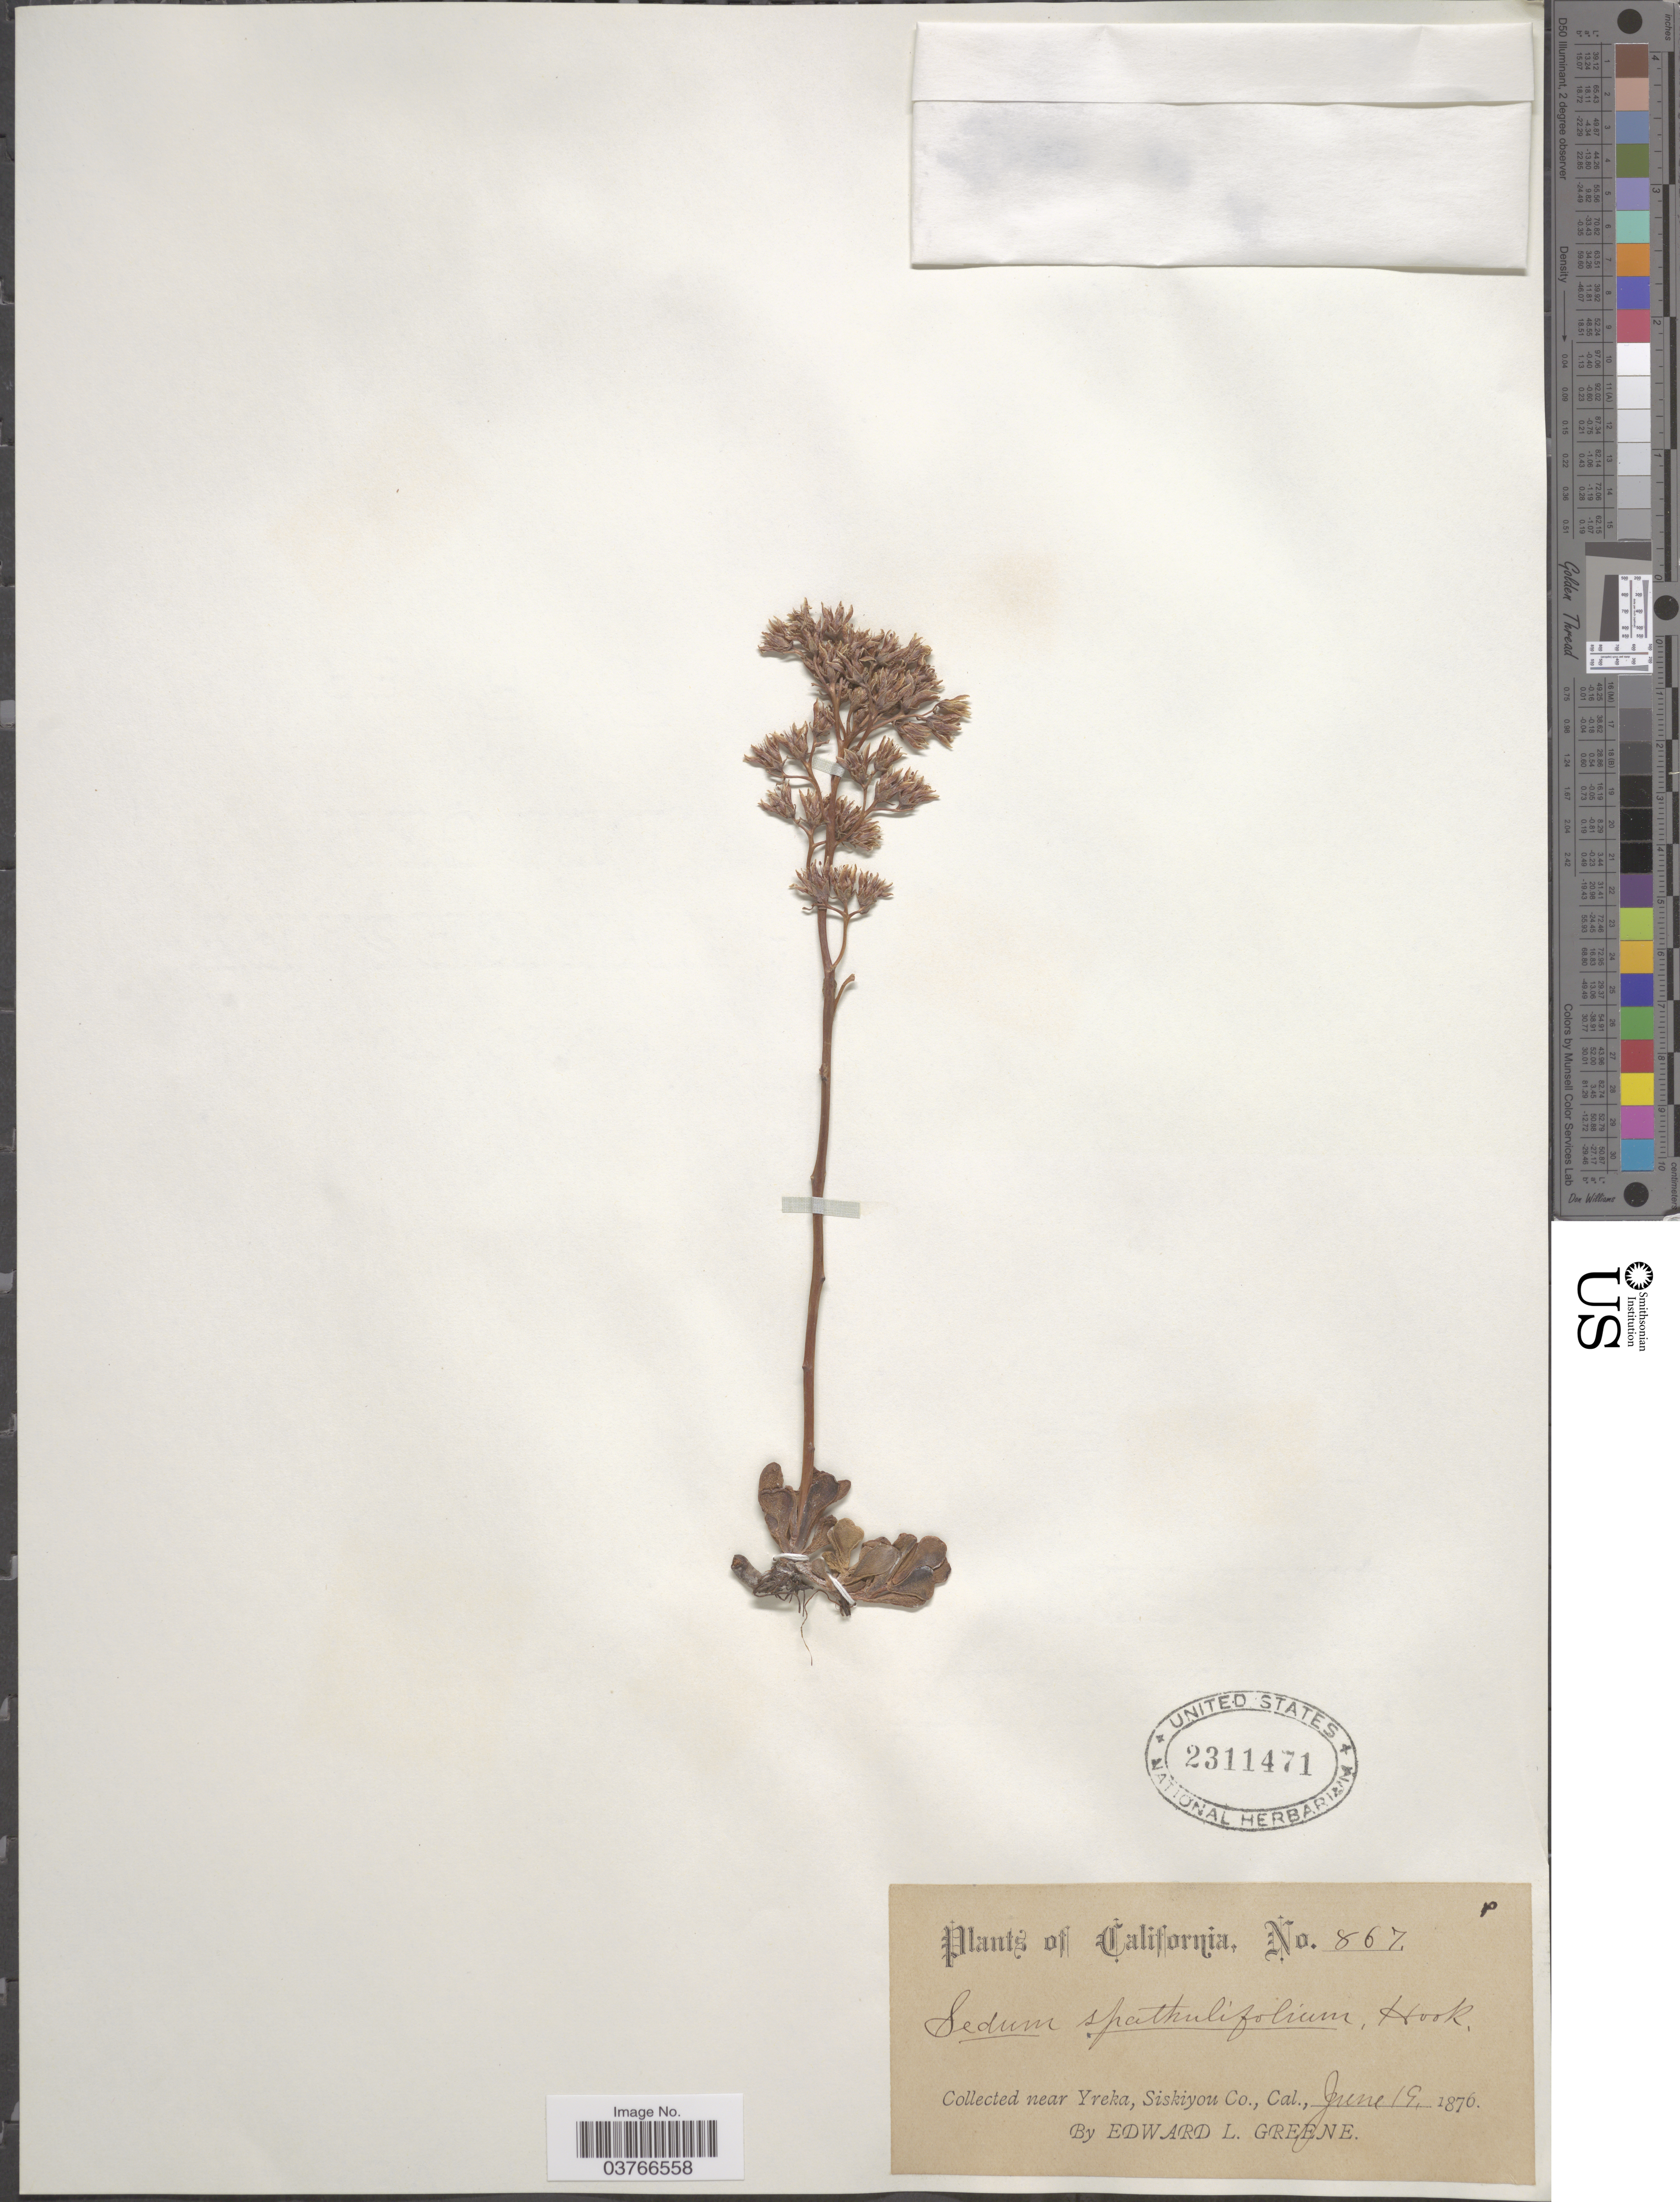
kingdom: Plantae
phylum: Tracheophyta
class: Magnoliopsida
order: Saxifragales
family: Crassulaceae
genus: Sedum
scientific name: Sedum spathulifolium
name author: Hook.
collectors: E. L. Greene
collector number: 867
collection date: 1876-06-19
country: United States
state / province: California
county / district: Siskiyou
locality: Near Yreka, Siskiyou Co.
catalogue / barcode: US 2311471